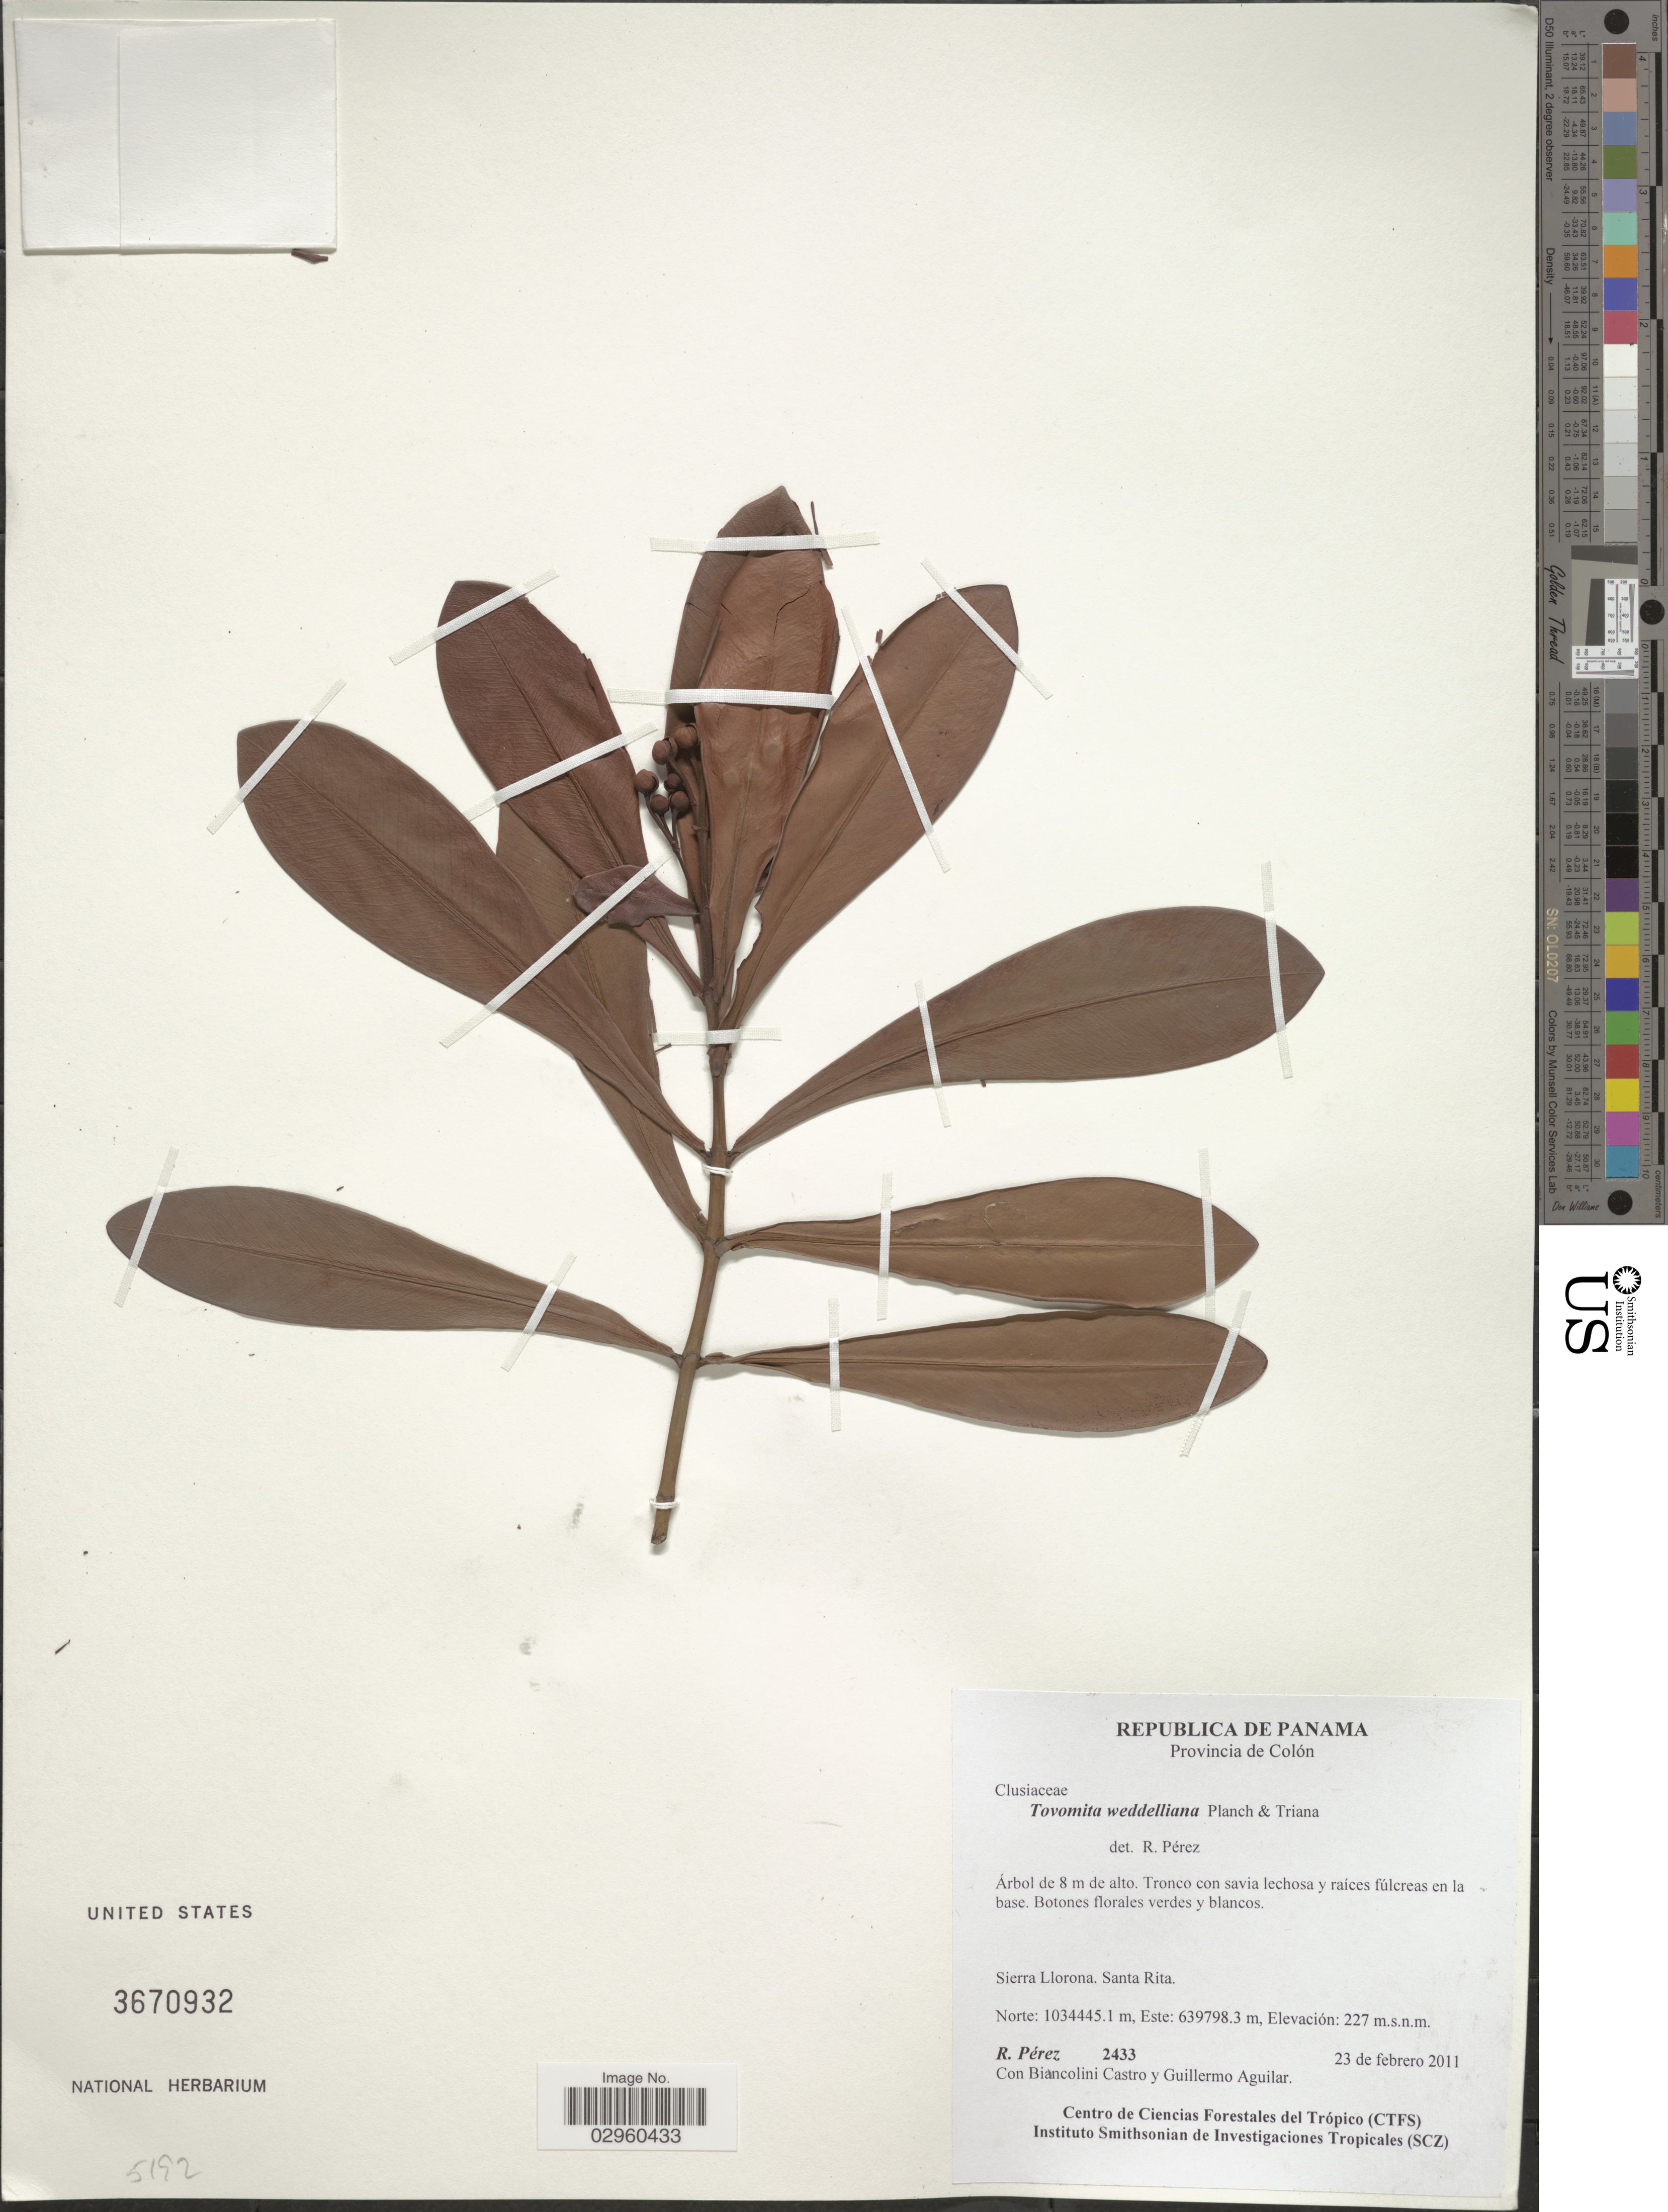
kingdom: Plantae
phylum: Tracheophyta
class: Magnoliopsida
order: Malpighiales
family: Clusiaceae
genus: Arawakia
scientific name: Arawakia weddelliana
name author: (Planch. & Triana) L. Marinho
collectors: R. Perez, B. Castro & G. Aguilar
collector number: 2433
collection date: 2011-02-23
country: Panama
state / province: Colón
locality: Provincia de Colón. Sierra Llorona. Santa Rita.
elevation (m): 227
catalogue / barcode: US 3670932